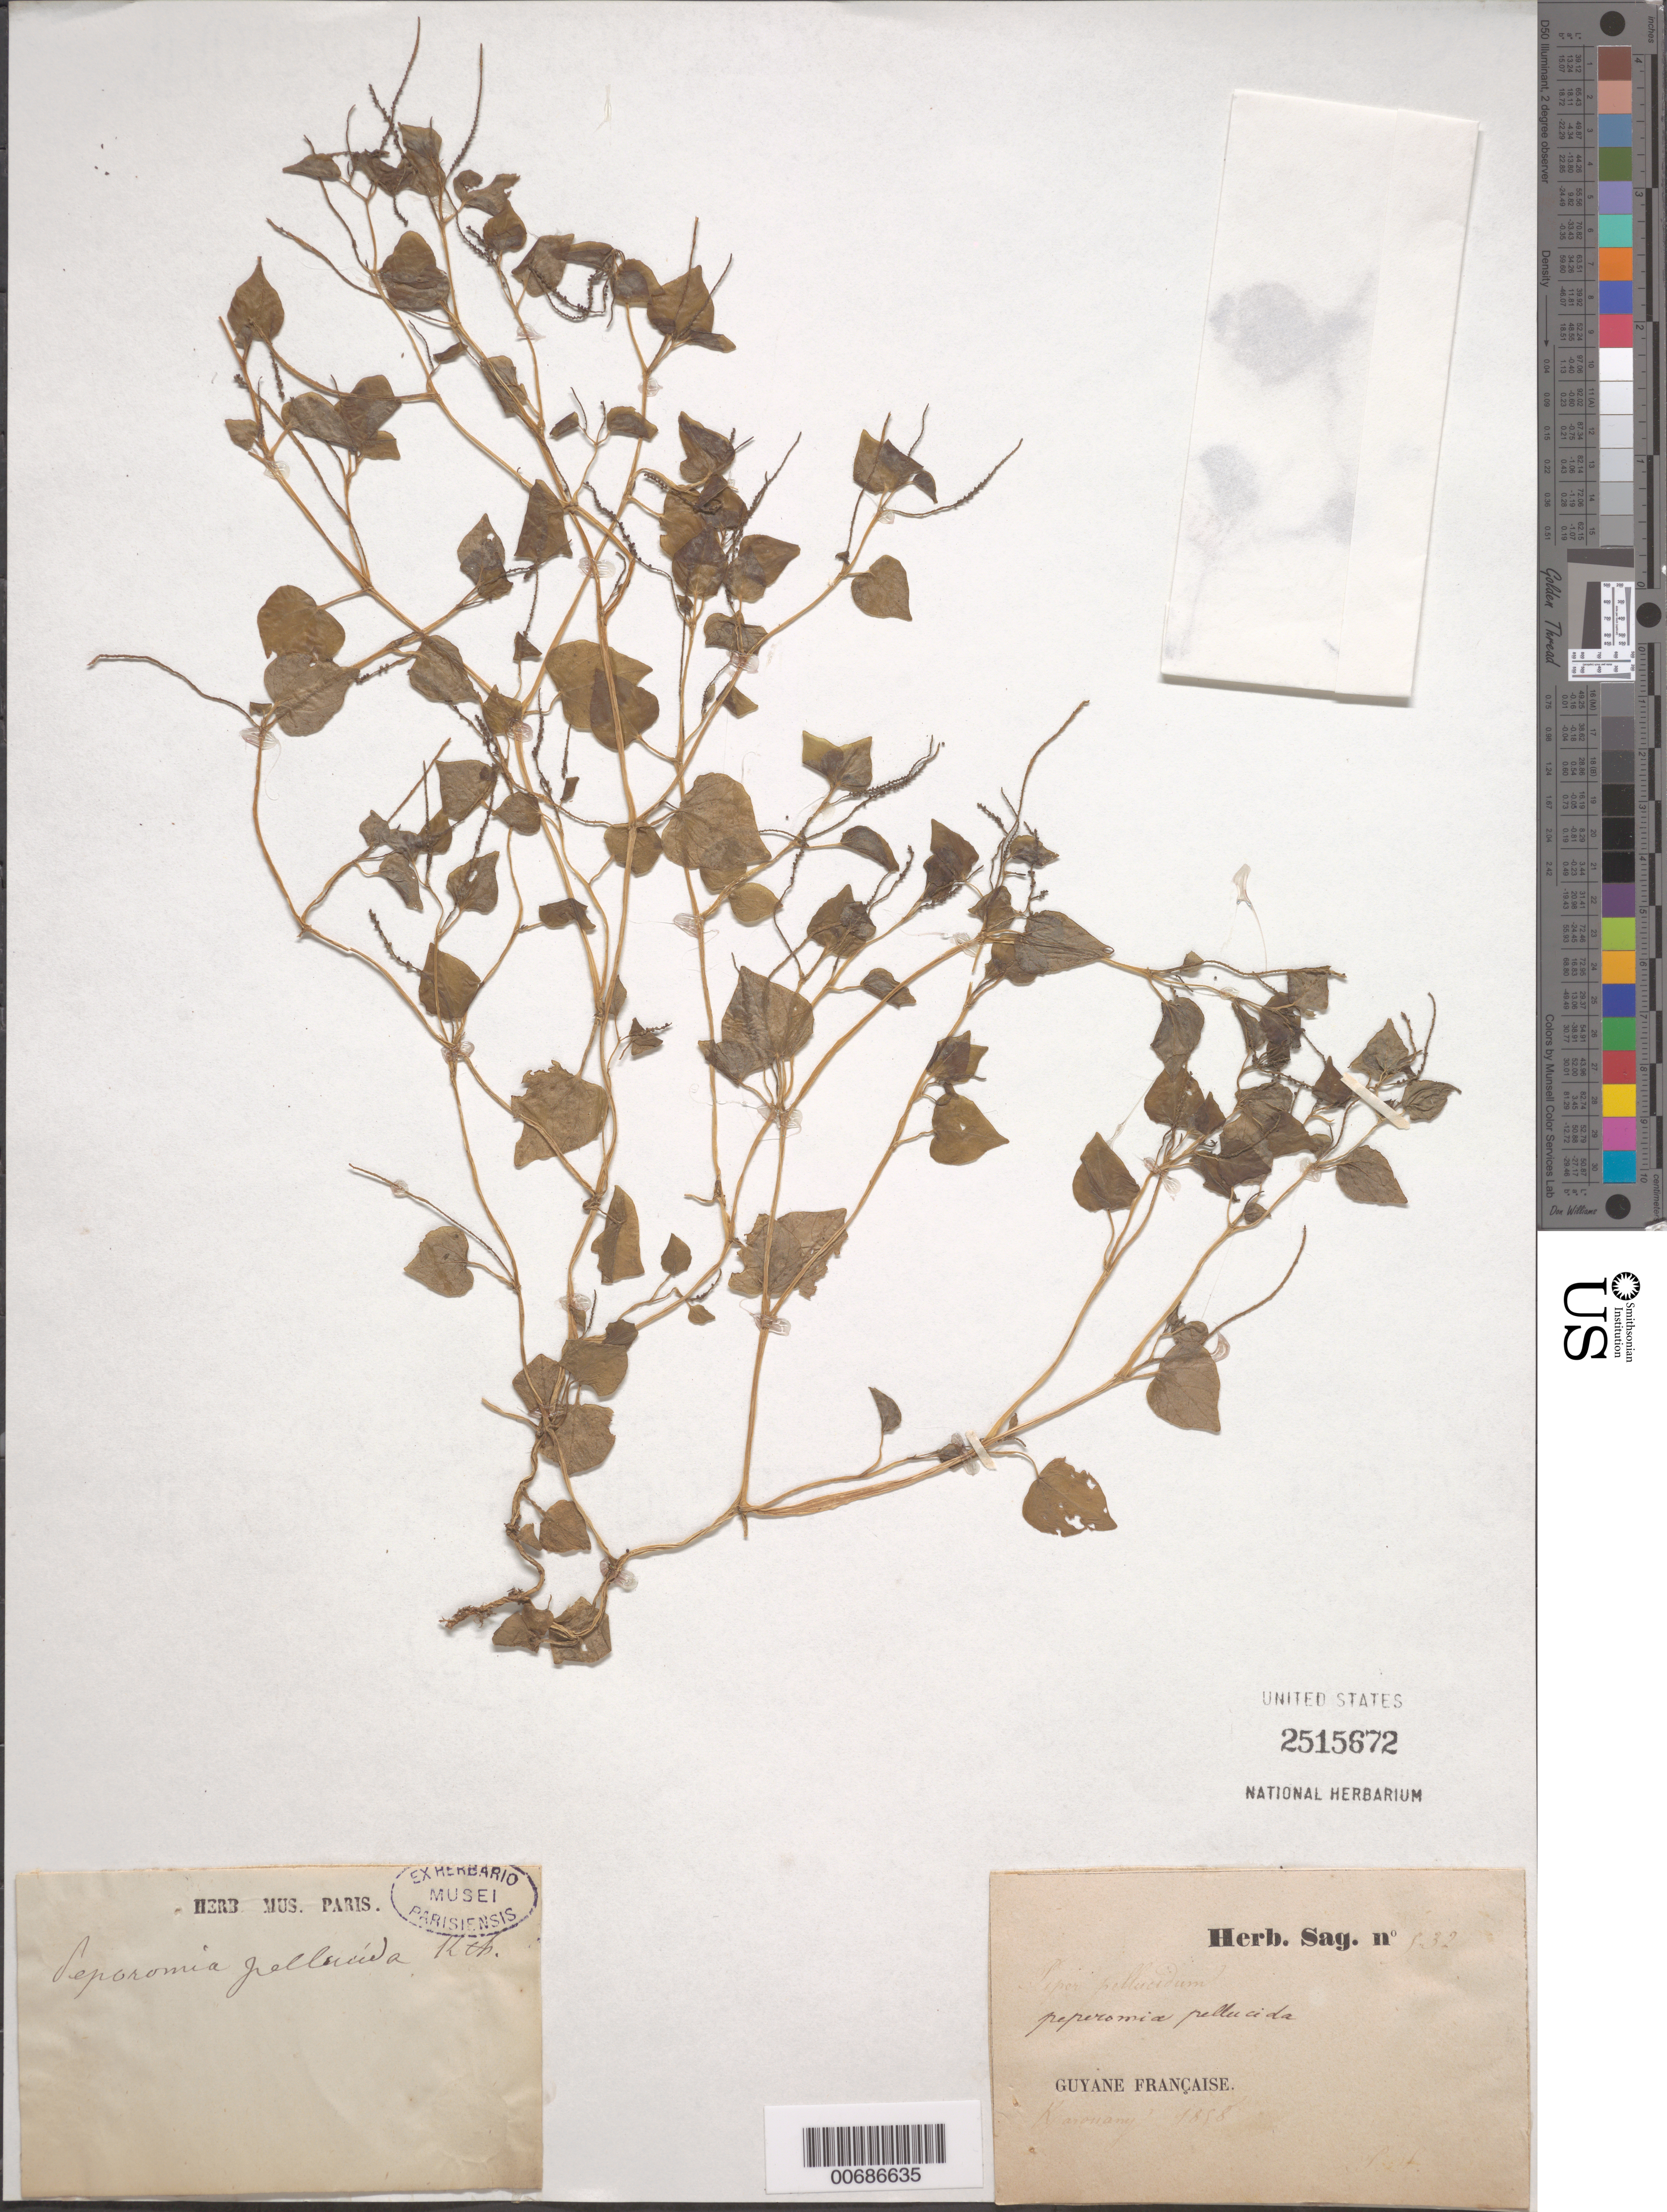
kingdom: Plantae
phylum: Tracheophyta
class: Magnoliopsida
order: Piperales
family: Piperaceae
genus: Peperomia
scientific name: Peperomia pellucida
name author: (L.) Kunth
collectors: P. A. Sagot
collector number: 532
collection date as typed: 1858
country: French Guiana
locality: Karouany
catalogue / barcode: US 2515872